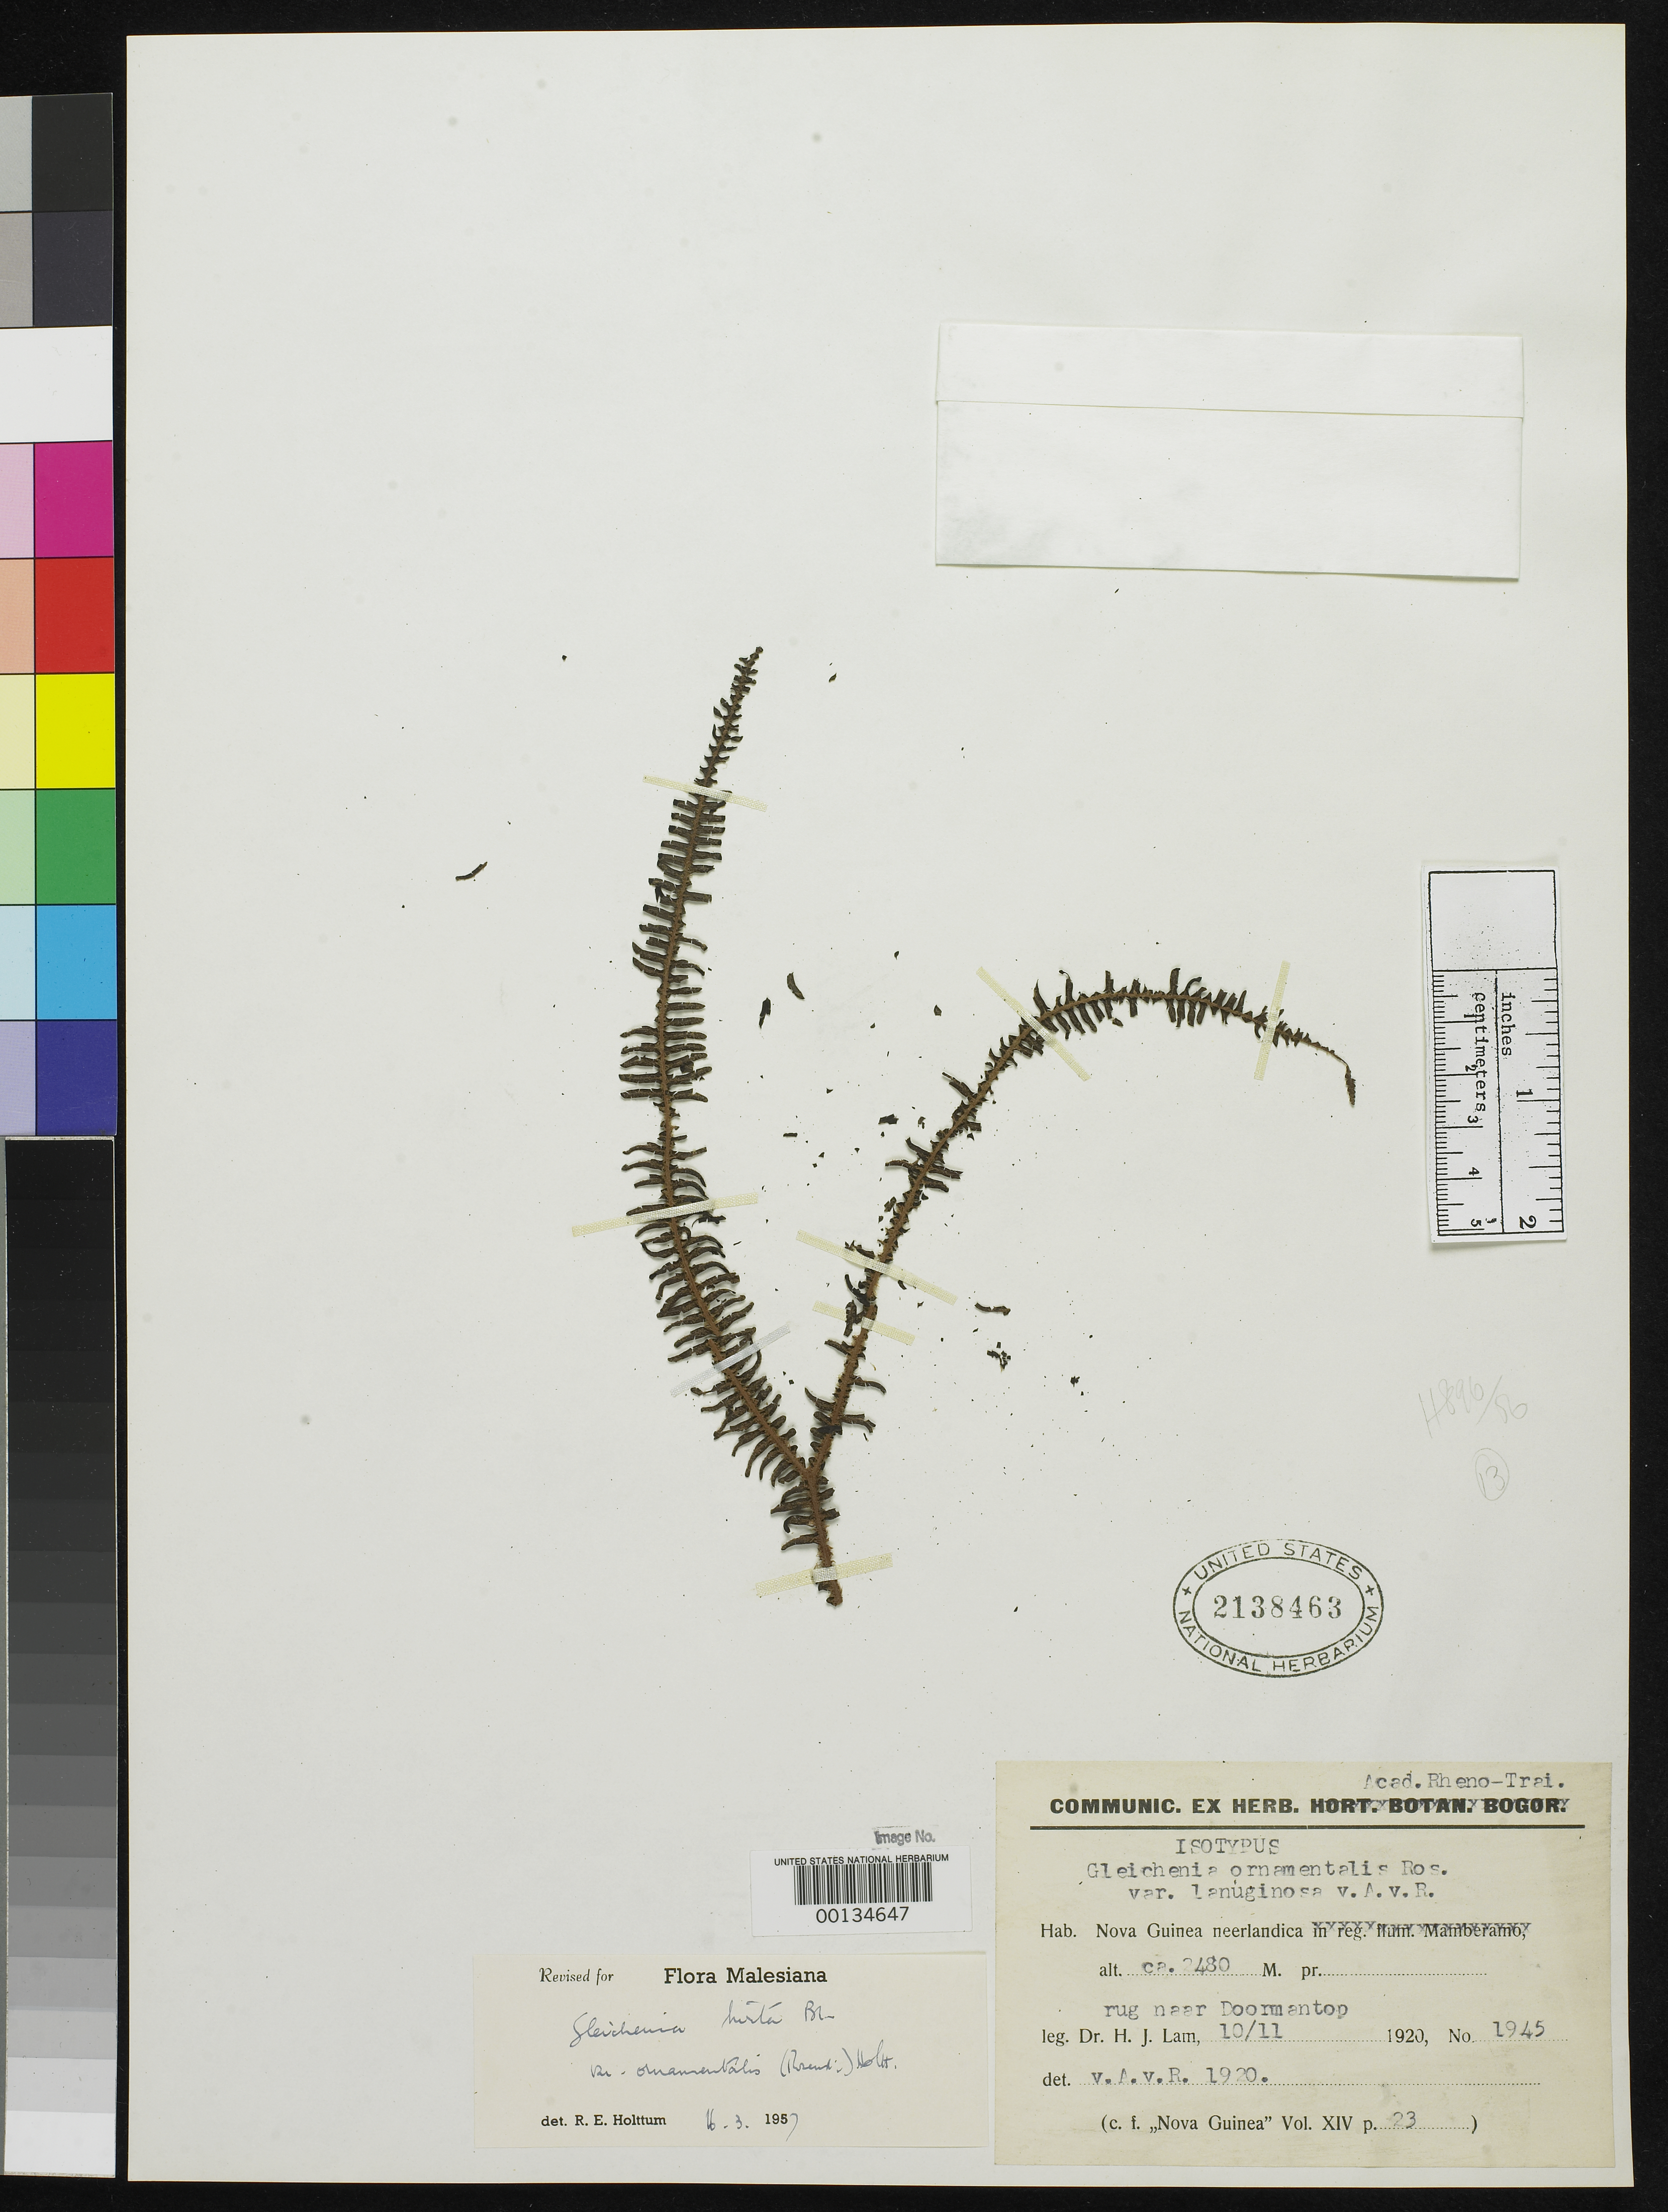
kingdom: Plantae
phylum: Tracheophyta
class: Polypodiopsida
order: Gleicheniales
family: Gleicheniaceae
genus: Gleichenia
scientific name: Gleichenia ornamentalis var. lanuginosa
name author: Alderw.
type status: Isotype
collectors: H. J. Lam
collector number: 1945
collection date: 1920-09-21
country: Indonesia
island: New Guinea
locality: Nova Guinea neerlandica, pr. Doormanrivier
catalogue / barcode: US 2138463